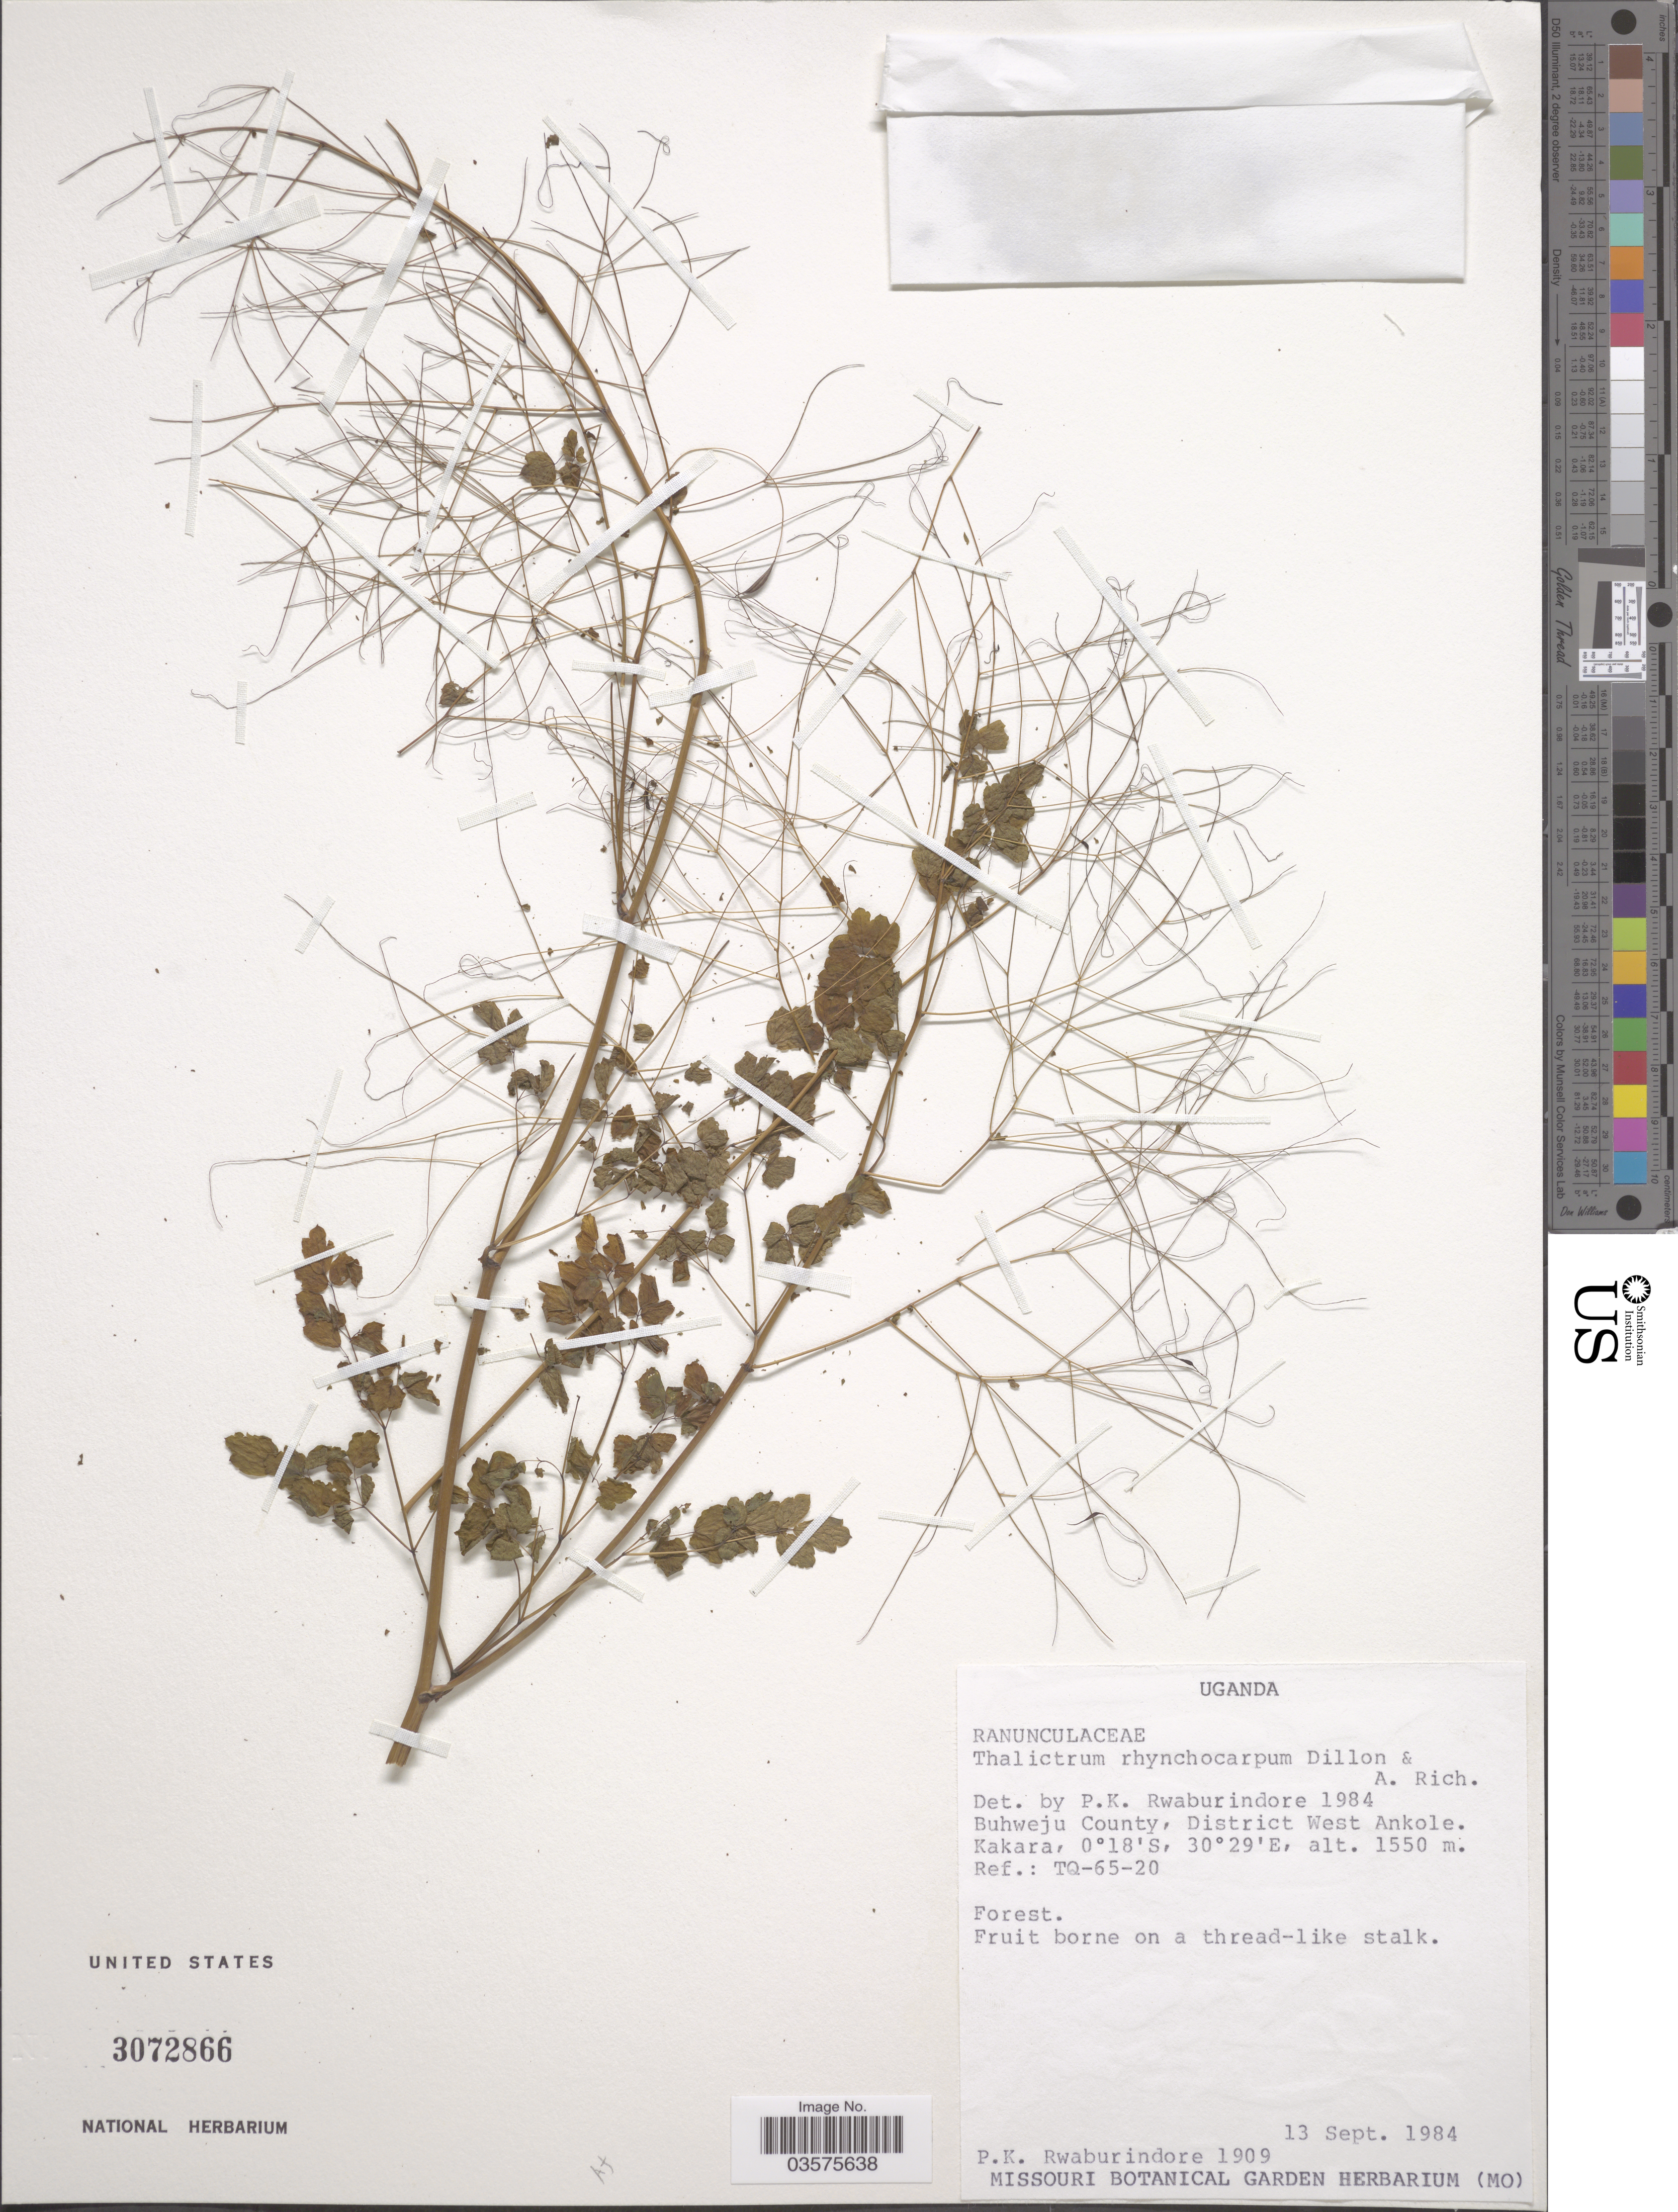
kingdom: Plantae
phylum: Tracheophyta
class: Magnoliopsida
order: Ranunculales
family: Ranunculaceae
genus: Thalictrum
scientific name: Thalictrum rhynchocarpum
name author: Quart.-Dill. & A. Rich.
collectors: P. Rwaburindore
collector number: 1909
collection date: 1984-09-13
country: Uganda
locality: Buhweju County, District West Ankole. Kakara. Ref.: TQ-65-20.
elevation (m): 1550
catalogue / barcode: US 3072866